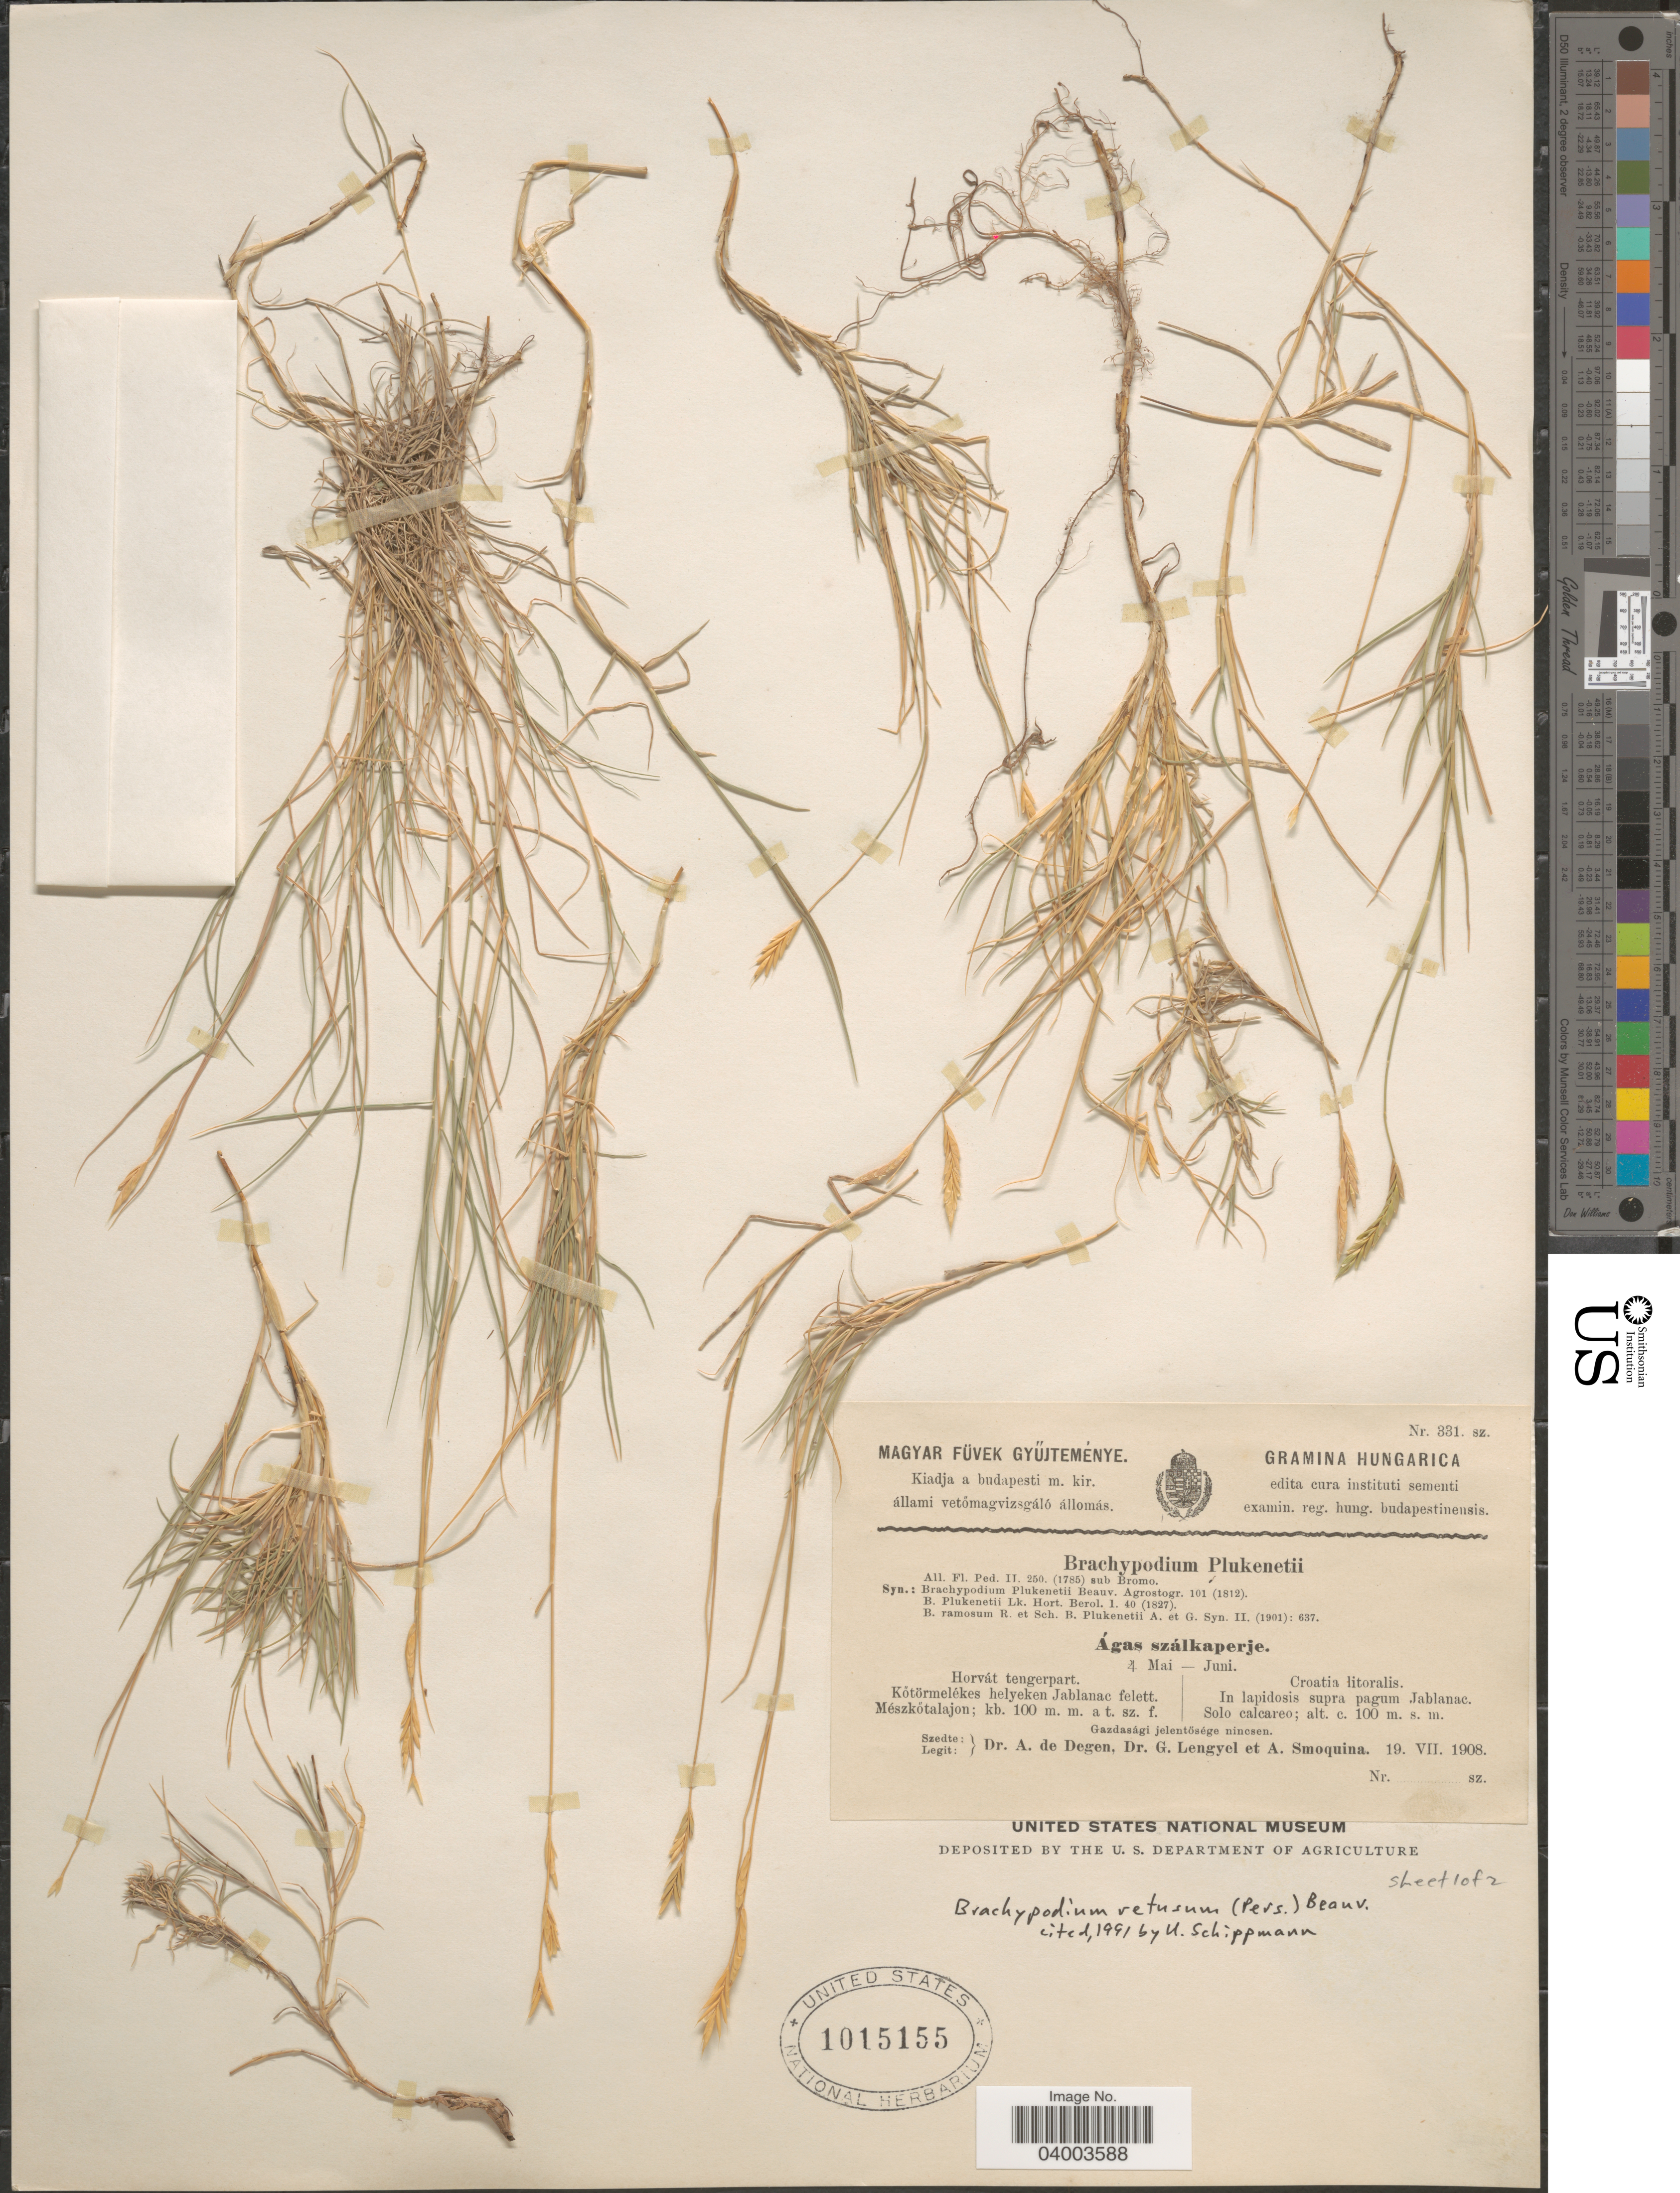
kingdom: Plantae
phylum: Tracheophyta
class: Liliopsida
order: Poales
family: Poaceae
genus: Brachypodium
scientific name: Brachypodium retusum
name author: (Pers.) P. Beauv.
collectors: A. Degen, G. Lengyel & A. Smoquina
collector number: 331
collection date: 1907-07-19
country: Croatia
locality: Croatia litoralis. In lapidosis supra pagum Jablanac.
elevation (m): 100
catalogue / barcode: US 1015155